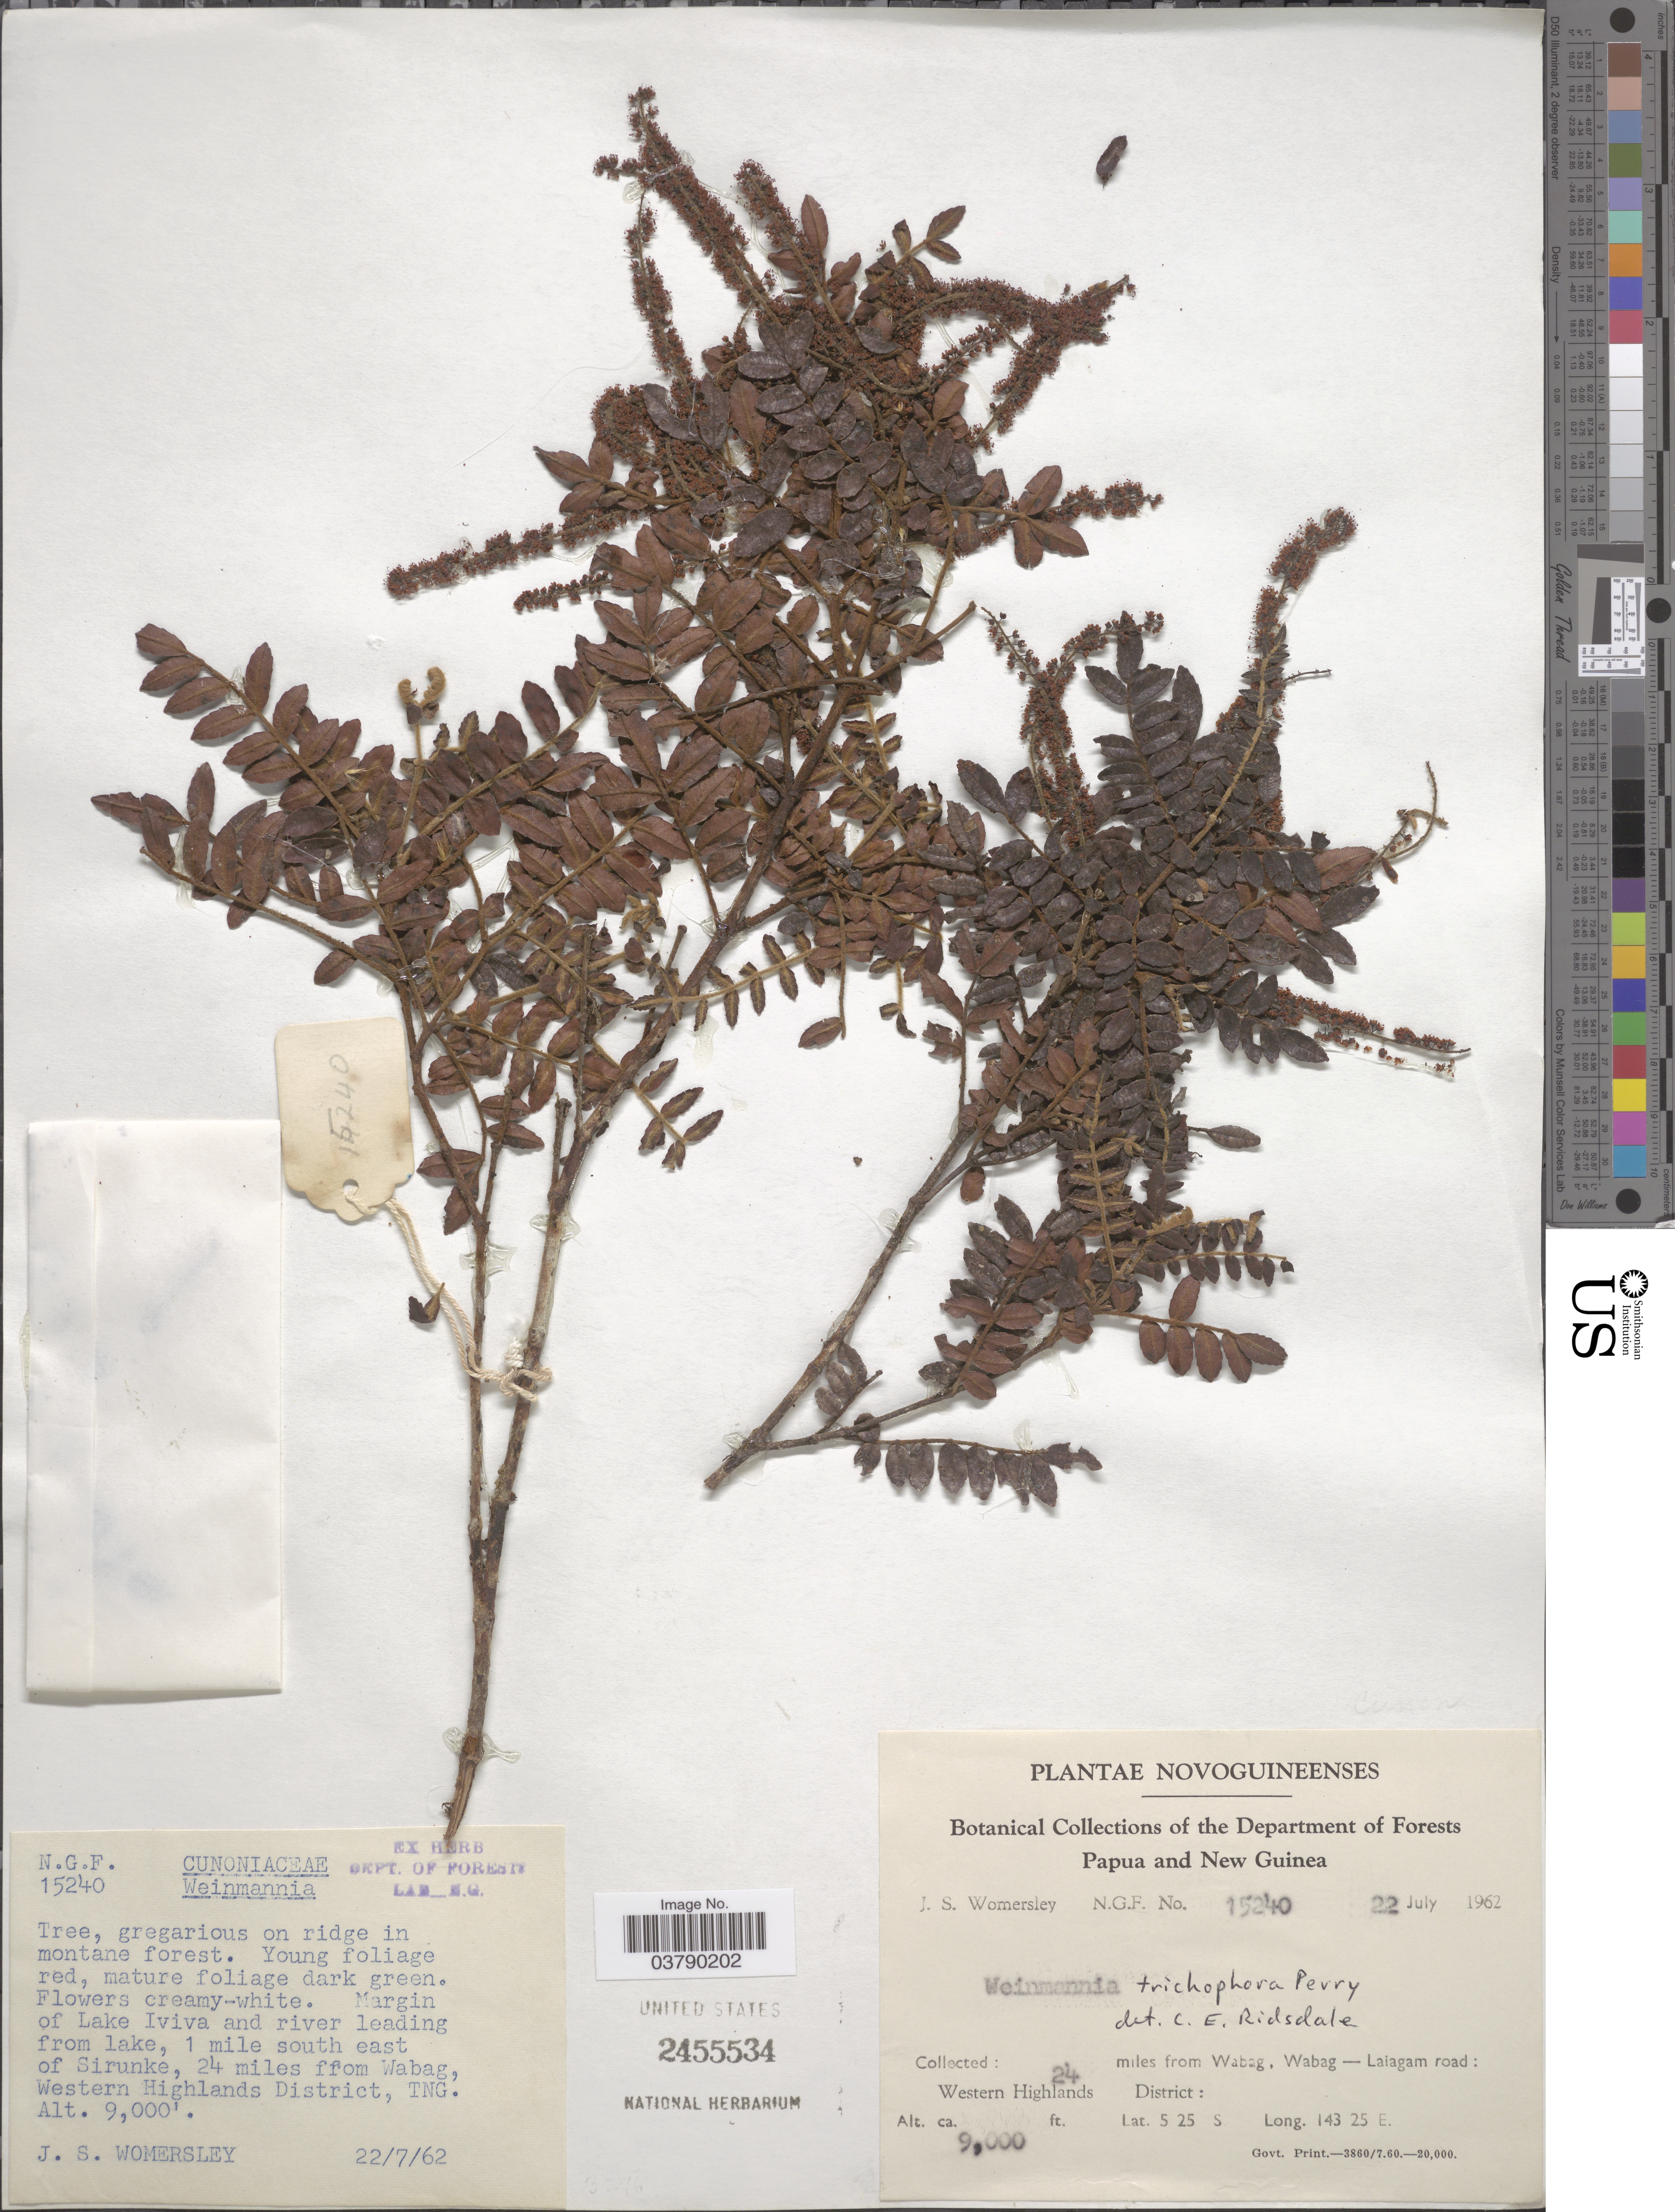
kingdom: Plantae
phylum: Tracheophyta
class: Magnoliopsida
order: Oxalidales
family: Cunoniaceae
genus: Pterophylla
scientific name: Pterophylla urdanetensis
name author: (Elmer) Pillon & H.C. Hopkins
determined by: Strong, Mark T., (BOT), Smithsonian Institution - National Museum of Natural History (UNITED STATES)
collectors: J. S. Womersley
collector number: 15240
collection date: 1962-07-22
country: Papua New Guinea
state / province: Western Highlands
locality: Novoguineenses. Margin of Lake Iviva and river leading from lake, 1 mile south east of Sirunke, 24 miles from Wabag, Wabag - Laiagam road: Western Highlands District.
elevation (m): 2743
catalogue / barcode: US 2455534